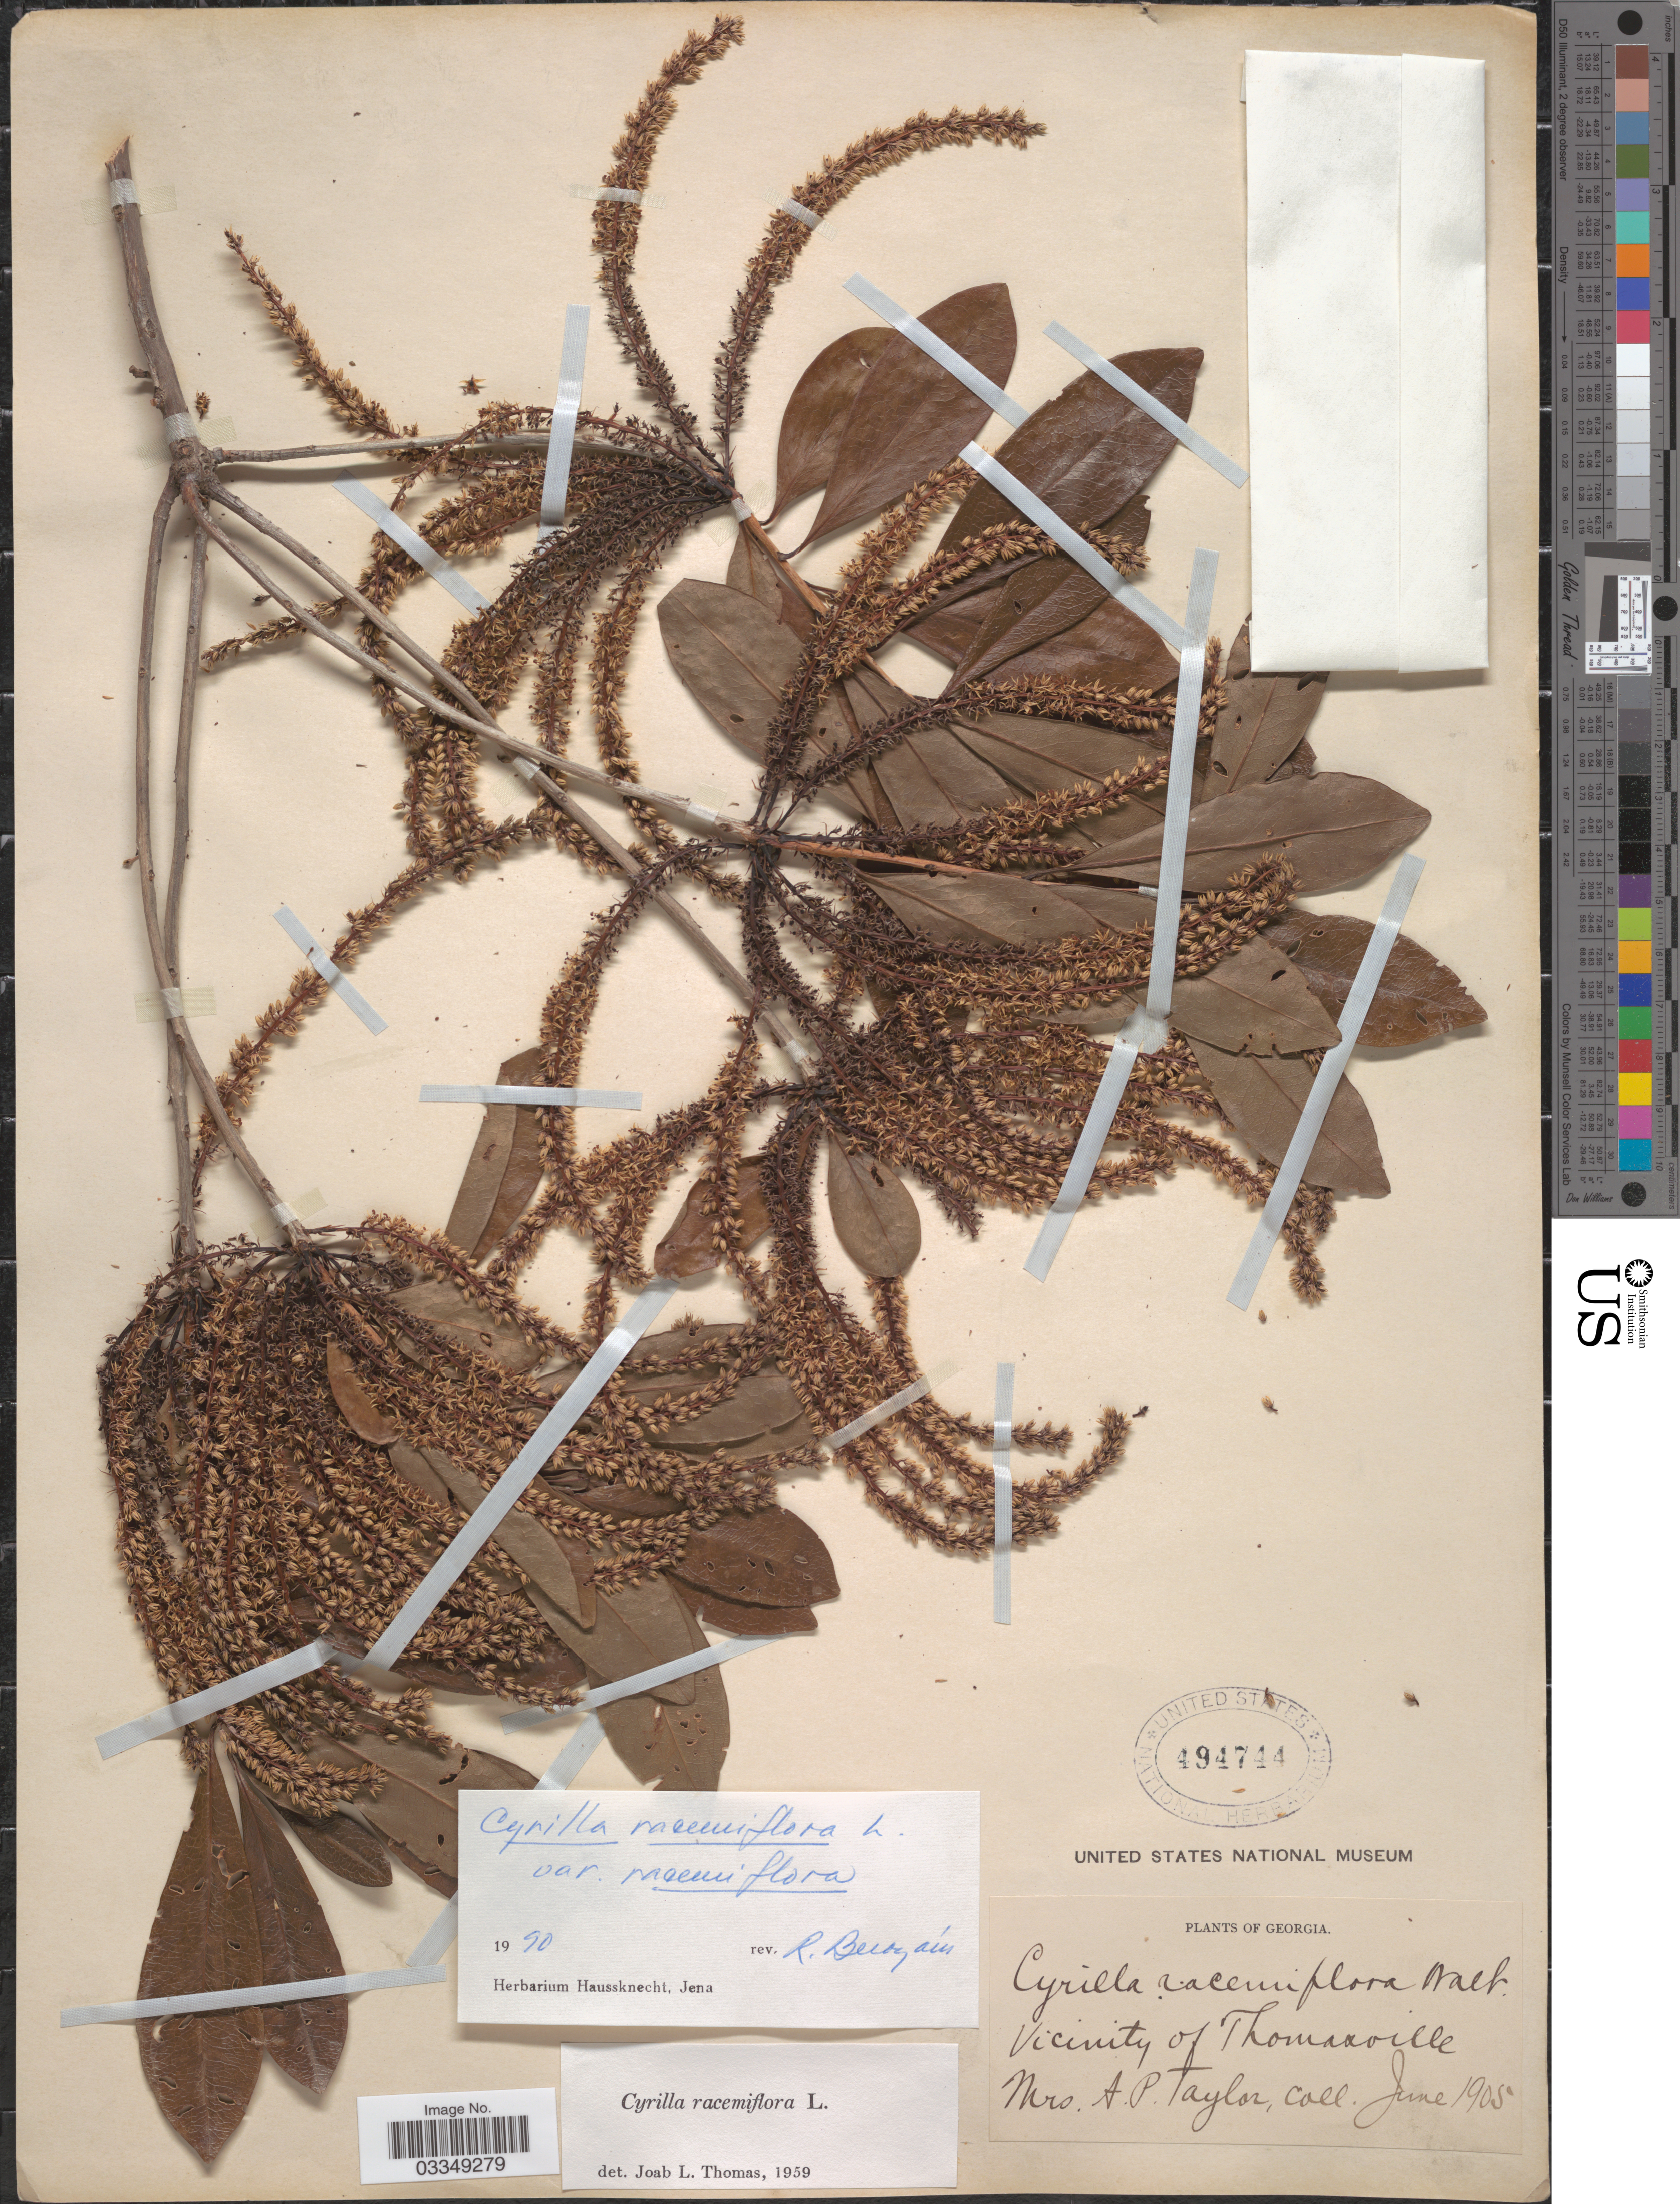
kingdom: Plantae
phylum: Tracheophyta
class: Magnoliopsida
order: Ericales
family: Cyrillaceae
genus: Cyrilla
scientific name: Cyrilla racemiflora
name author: L.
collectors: A. P. Taylor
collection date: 1905-06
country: United States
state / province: Georgia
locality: Vicinity of Thomasville.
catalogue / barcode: US 494744